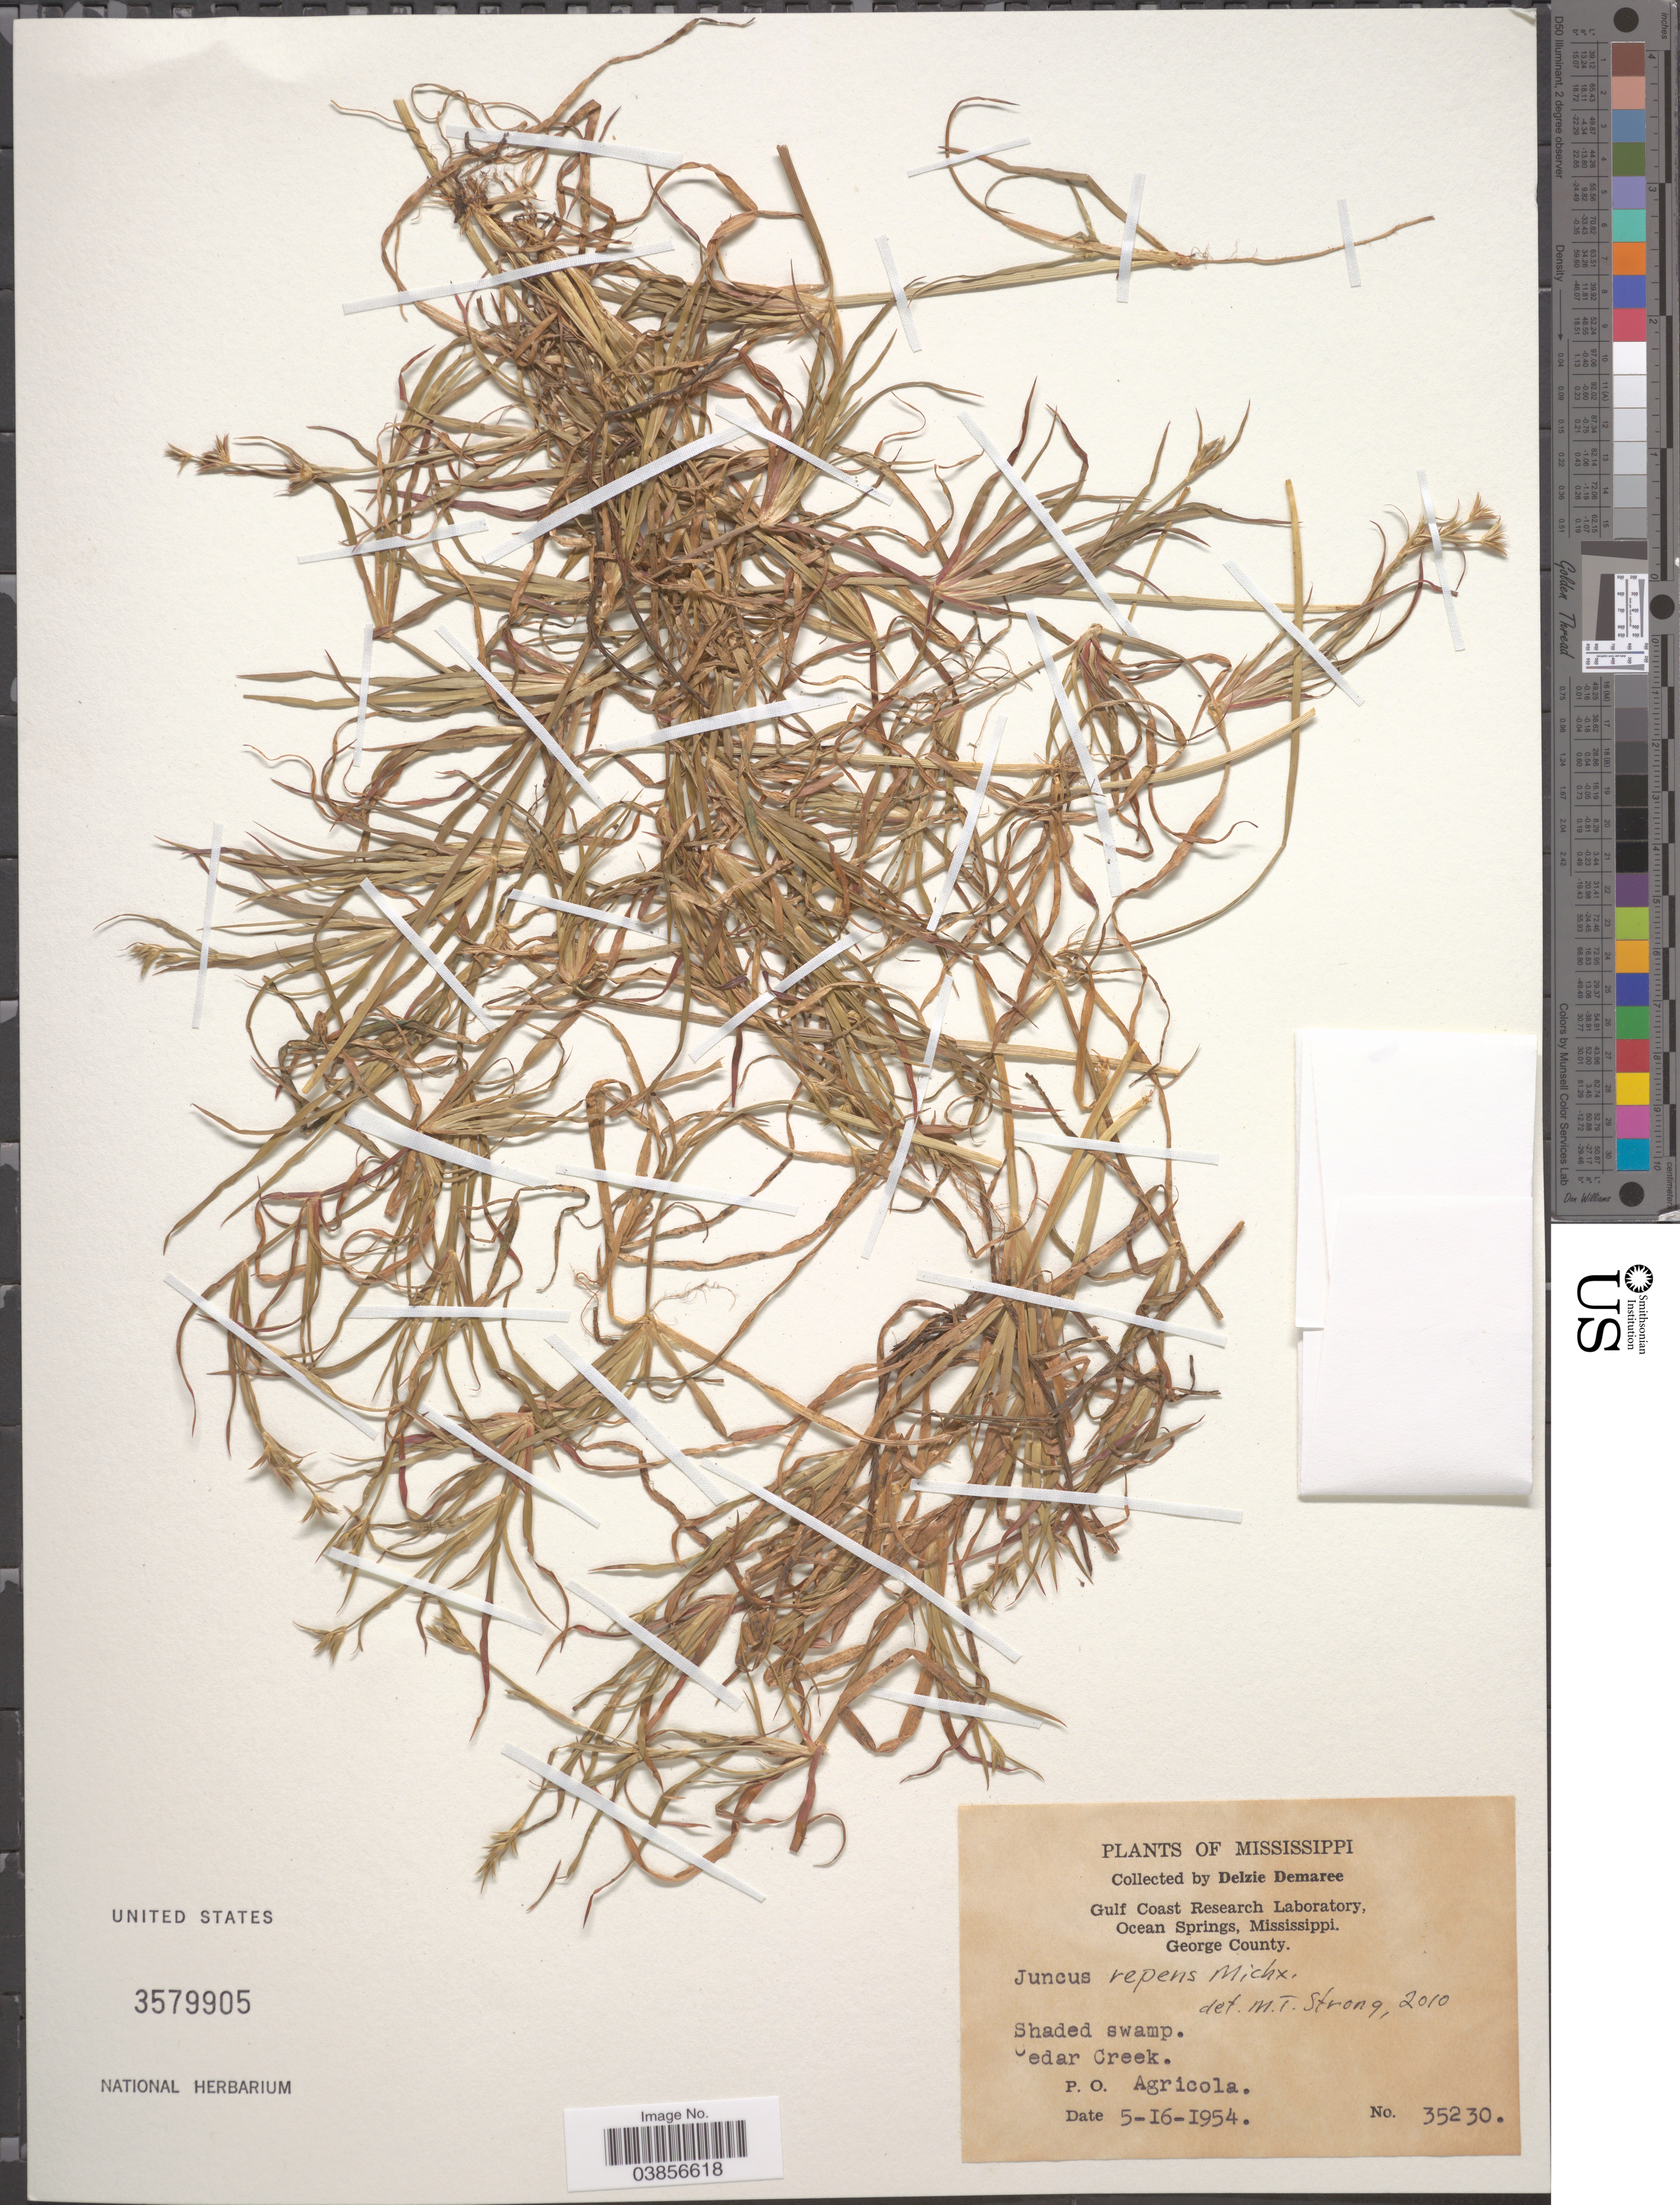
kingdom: Plantae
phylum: Tracheophyta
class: Liliopsida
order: Poales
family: Juncaceae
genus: Juncus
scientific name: Juncus repens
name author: Michx.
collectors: D. Demaree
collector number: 35230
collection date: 1954-05-16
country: United States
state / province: Mississippi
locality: Gulf Coast Research Laboratory, Ocean Springs. George County. Cedar Creek. P.O. Agricola.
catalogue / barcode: US 3579905